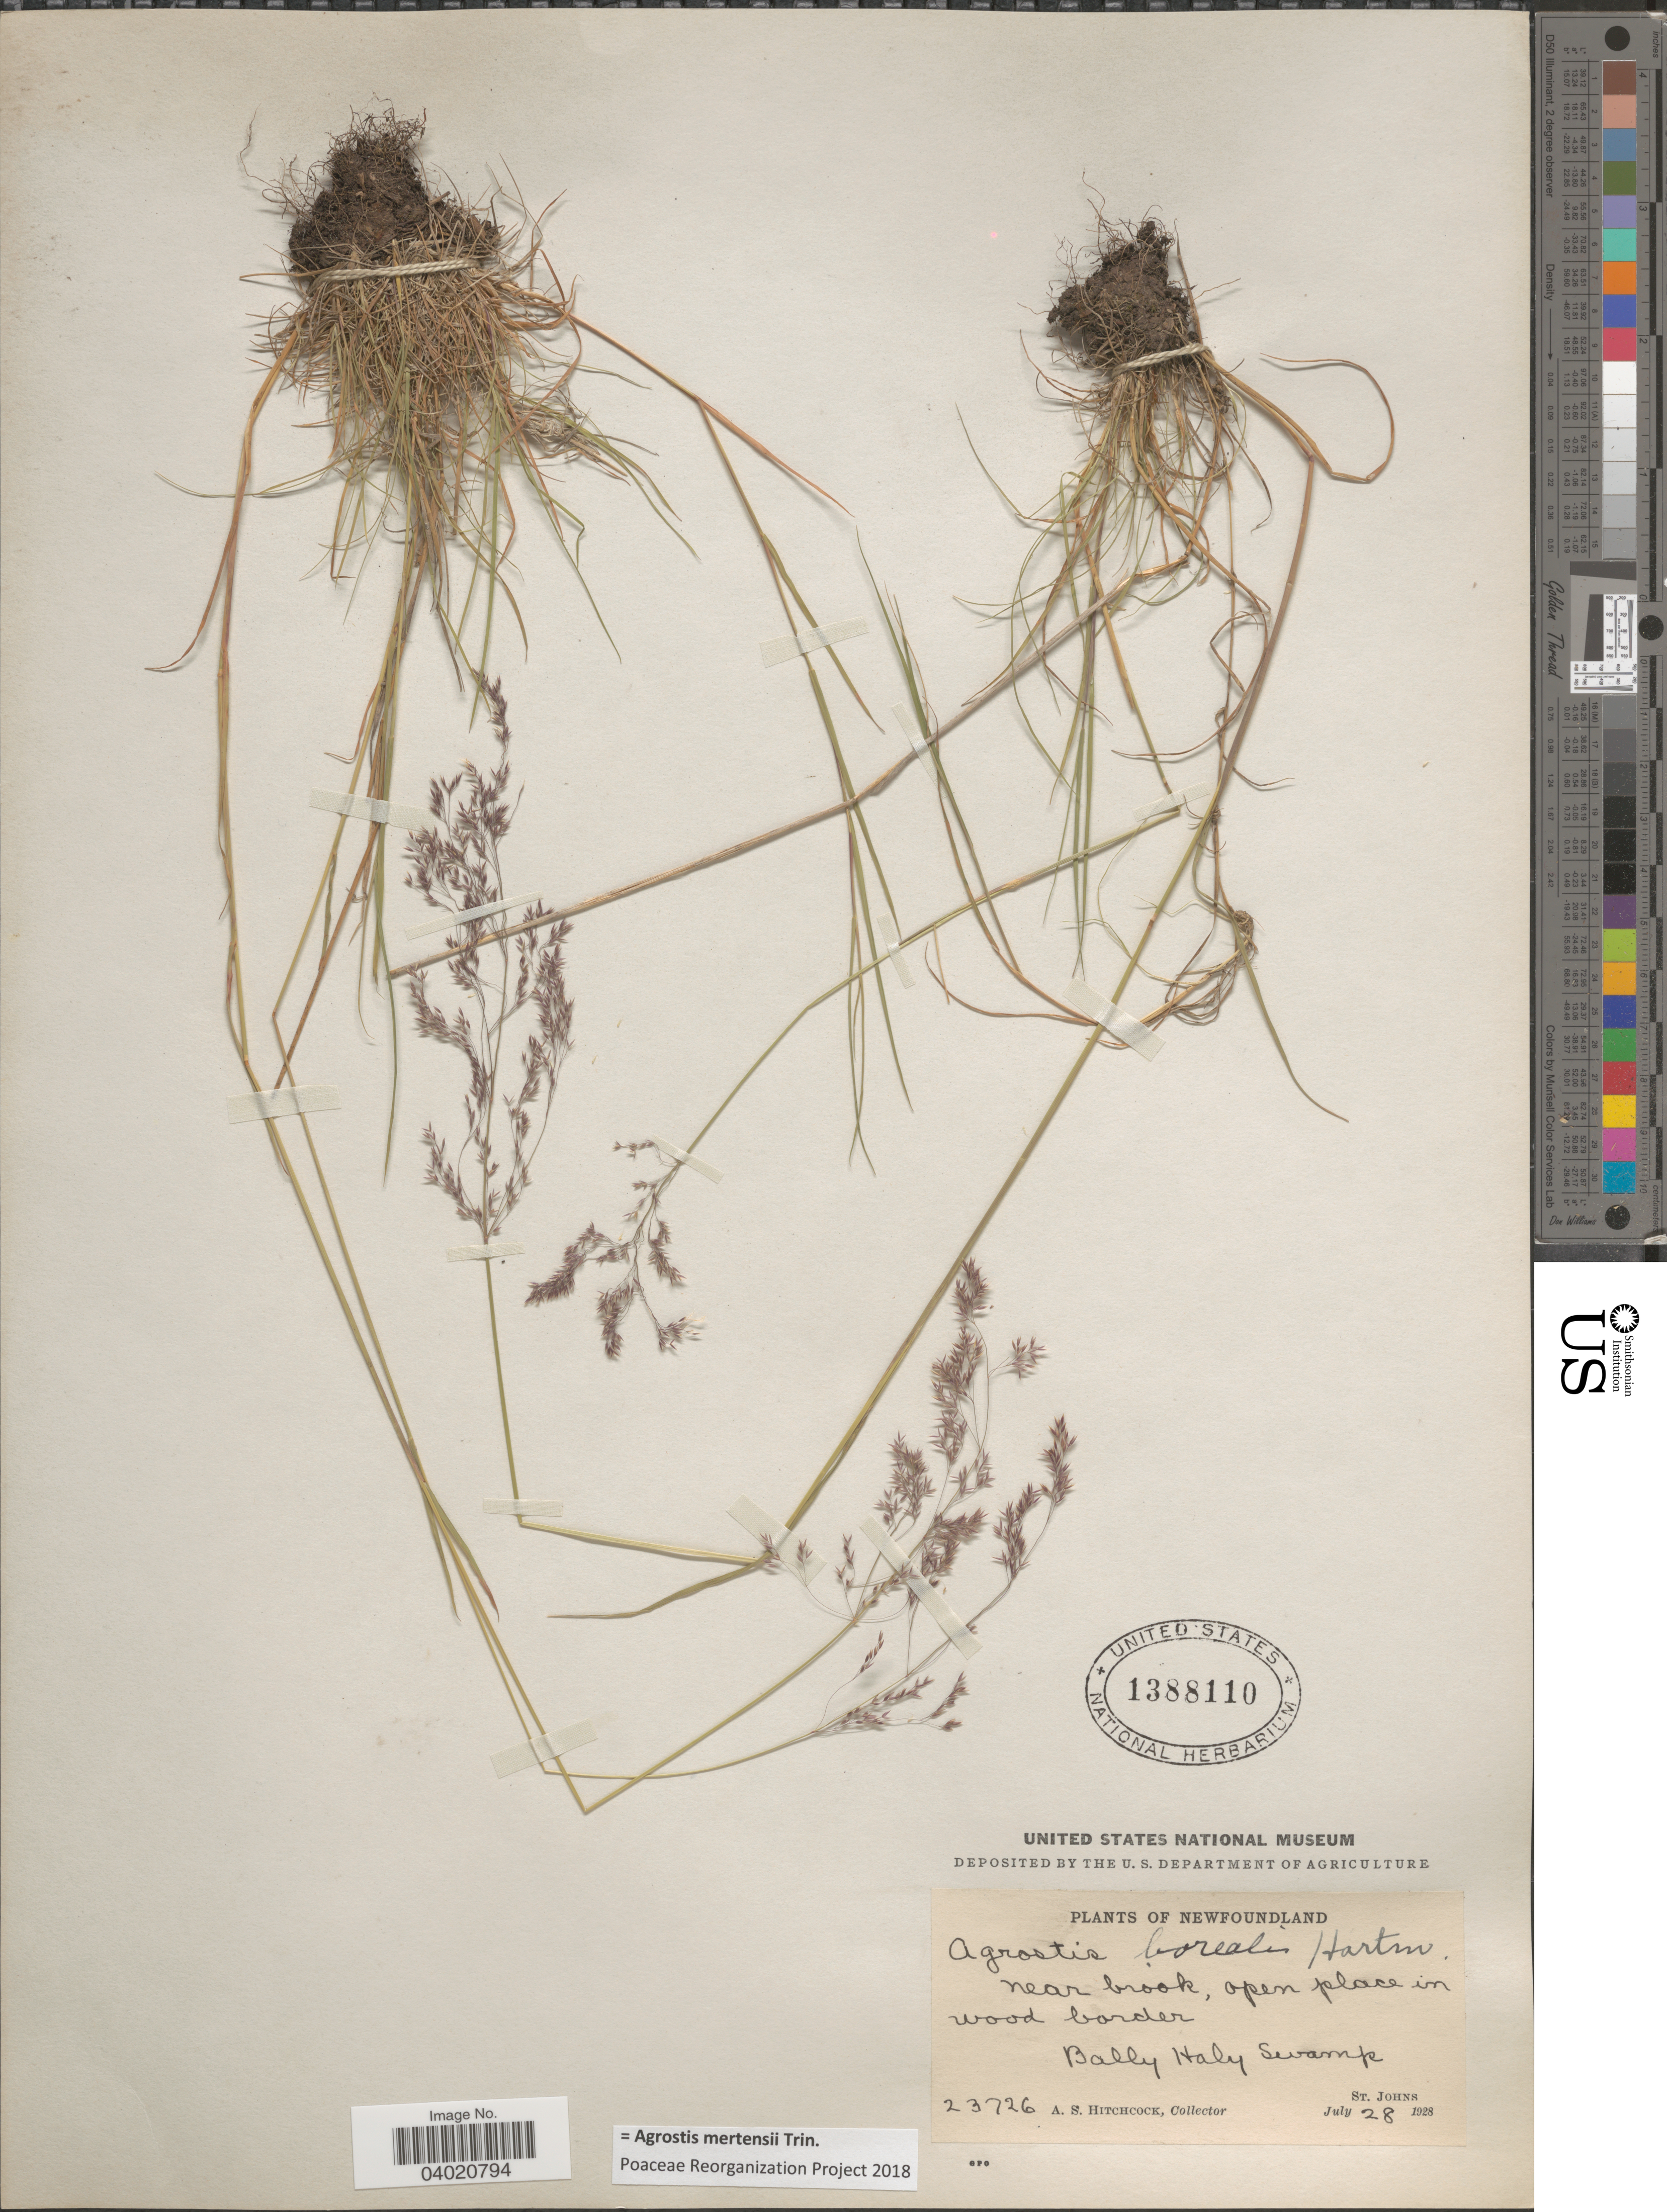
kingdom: Plantae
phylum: Tracheophyta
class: Liliopsida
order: Poales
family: Poaceae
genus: Agrostis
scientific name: Agrostis mertensii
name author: Trin.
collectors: A. S. Hitchcock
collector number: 23726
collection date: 1928-07-28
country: Canada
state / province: Newfoundland and Labrador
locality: Bally Haly Swamp. St. Johns.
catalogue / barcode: US 1388110